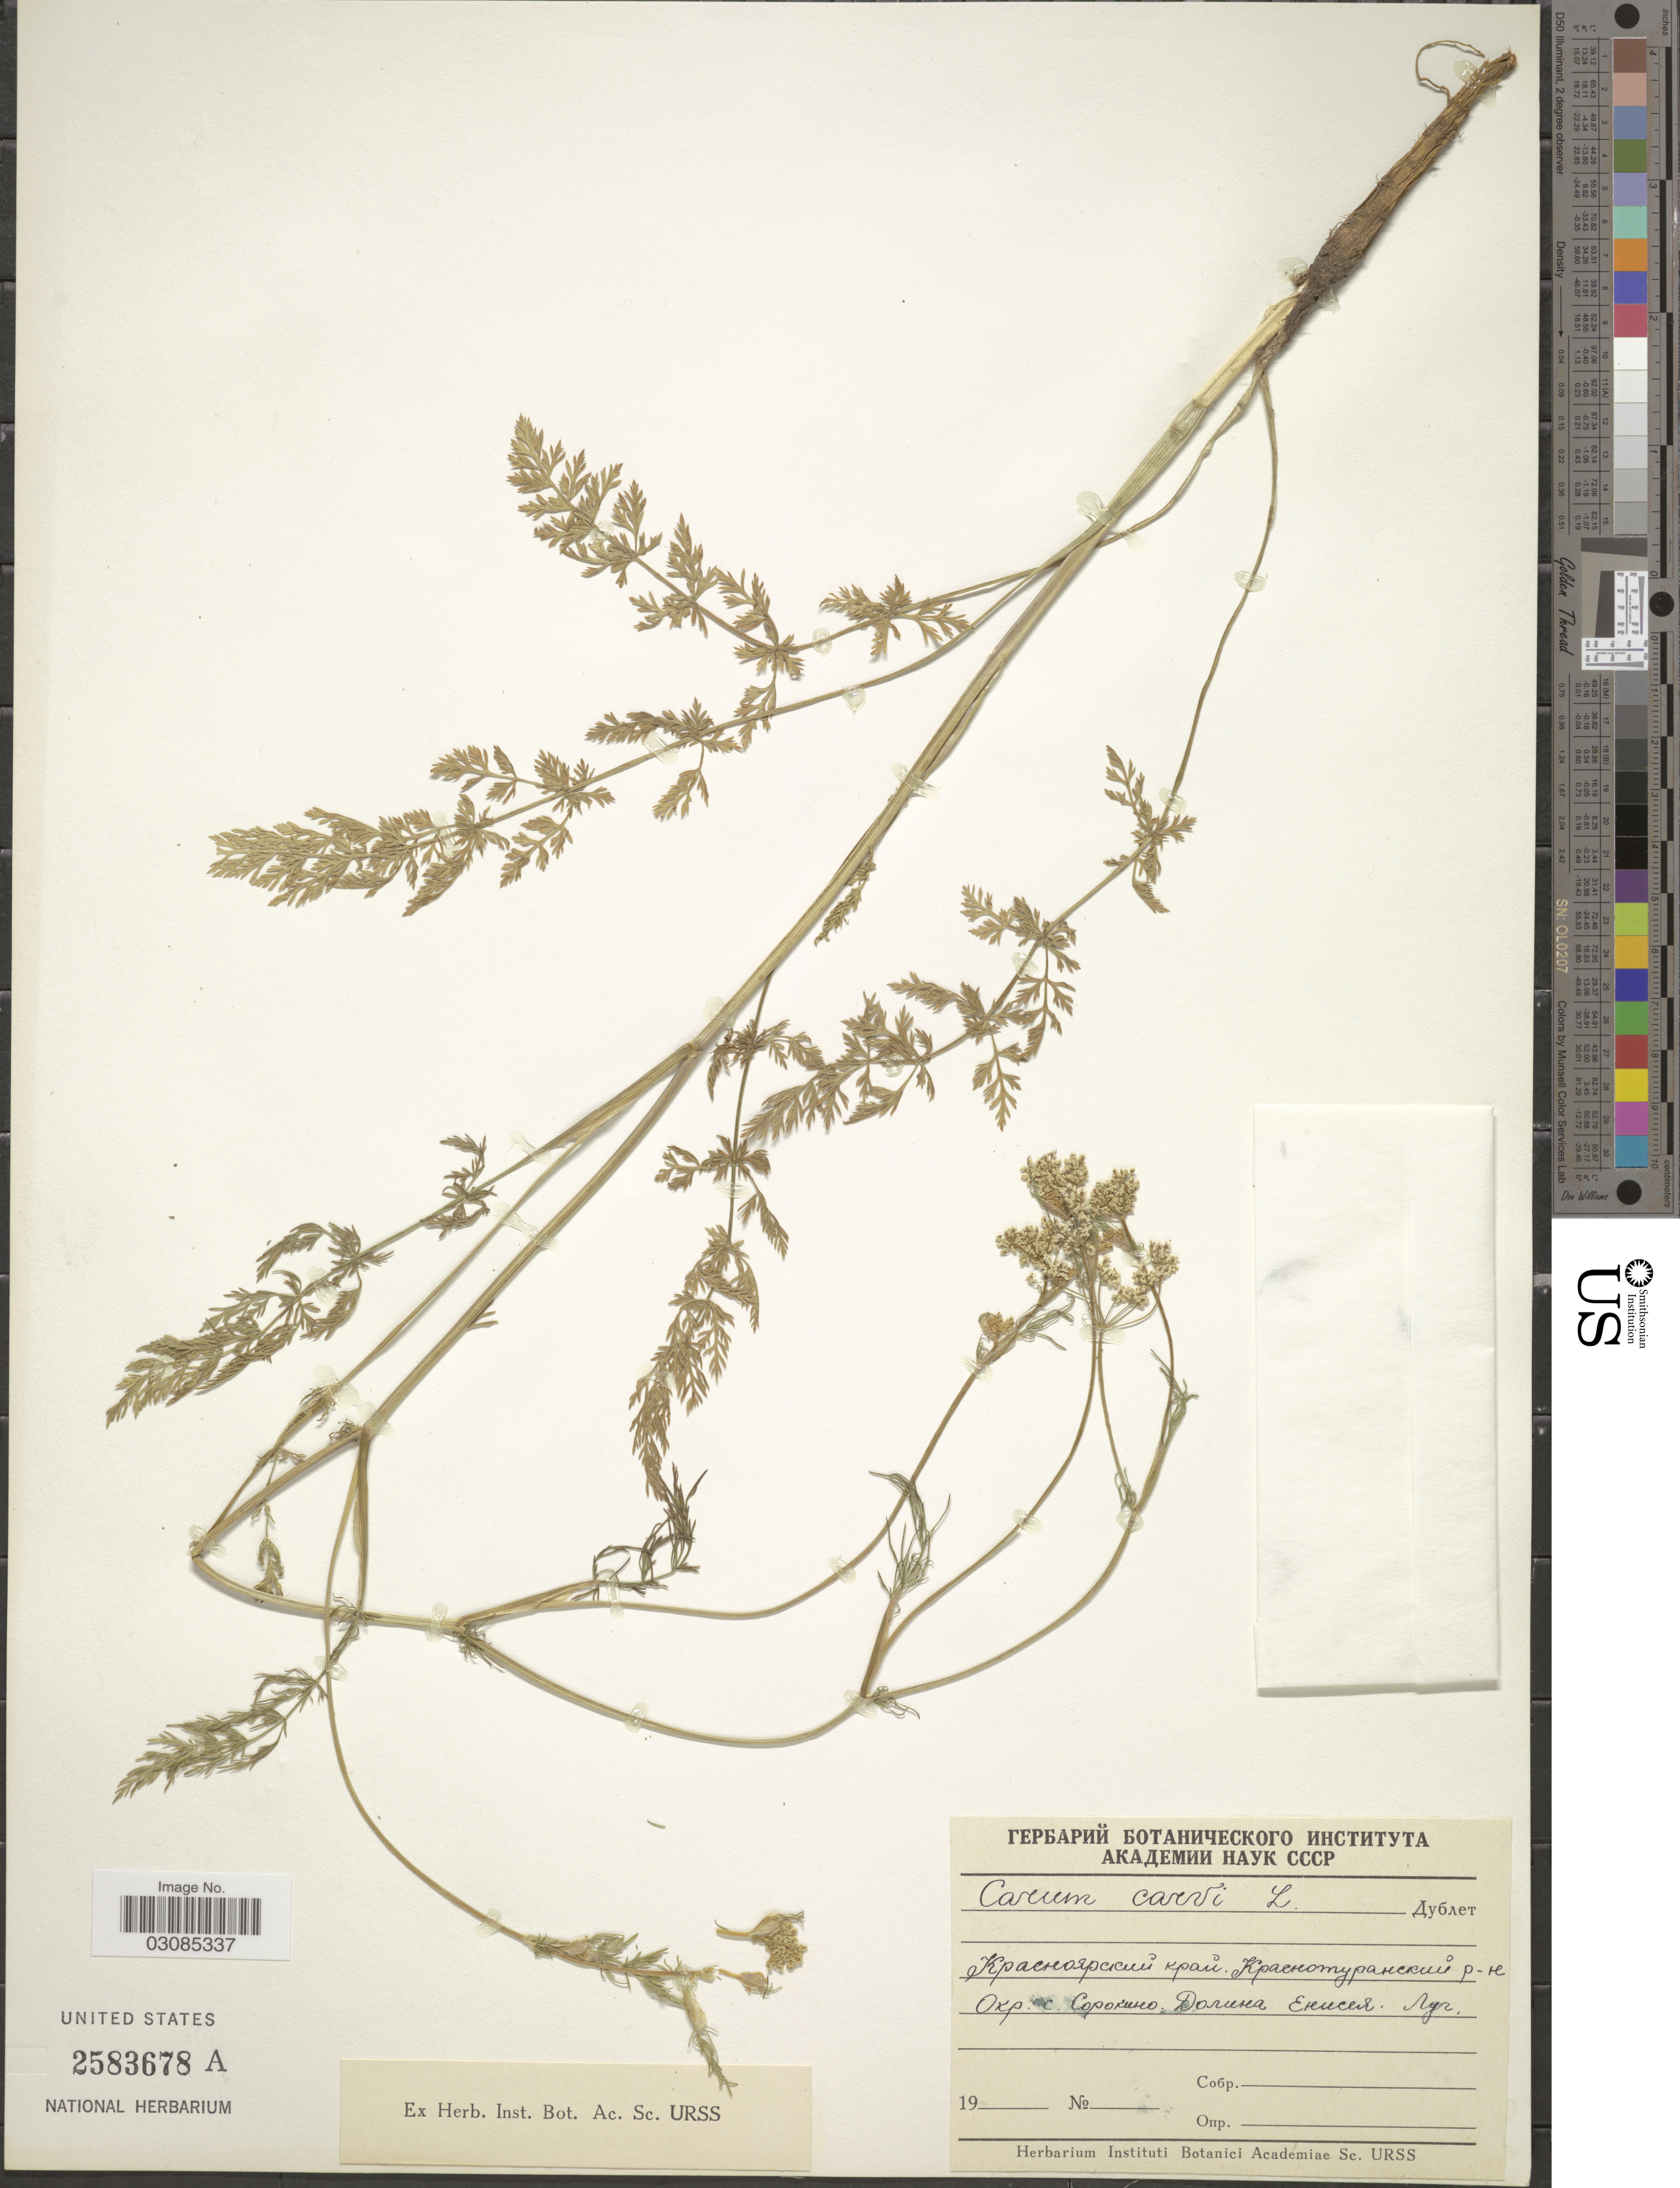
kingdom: Plantae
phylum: Tracheophyta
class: Magnoliopsida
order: Apiales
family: Apiaceae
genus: Carum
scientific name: Carum carvi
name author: L.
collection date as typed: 19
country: U.S.S.R.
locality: X.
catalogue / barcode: US 2583678A